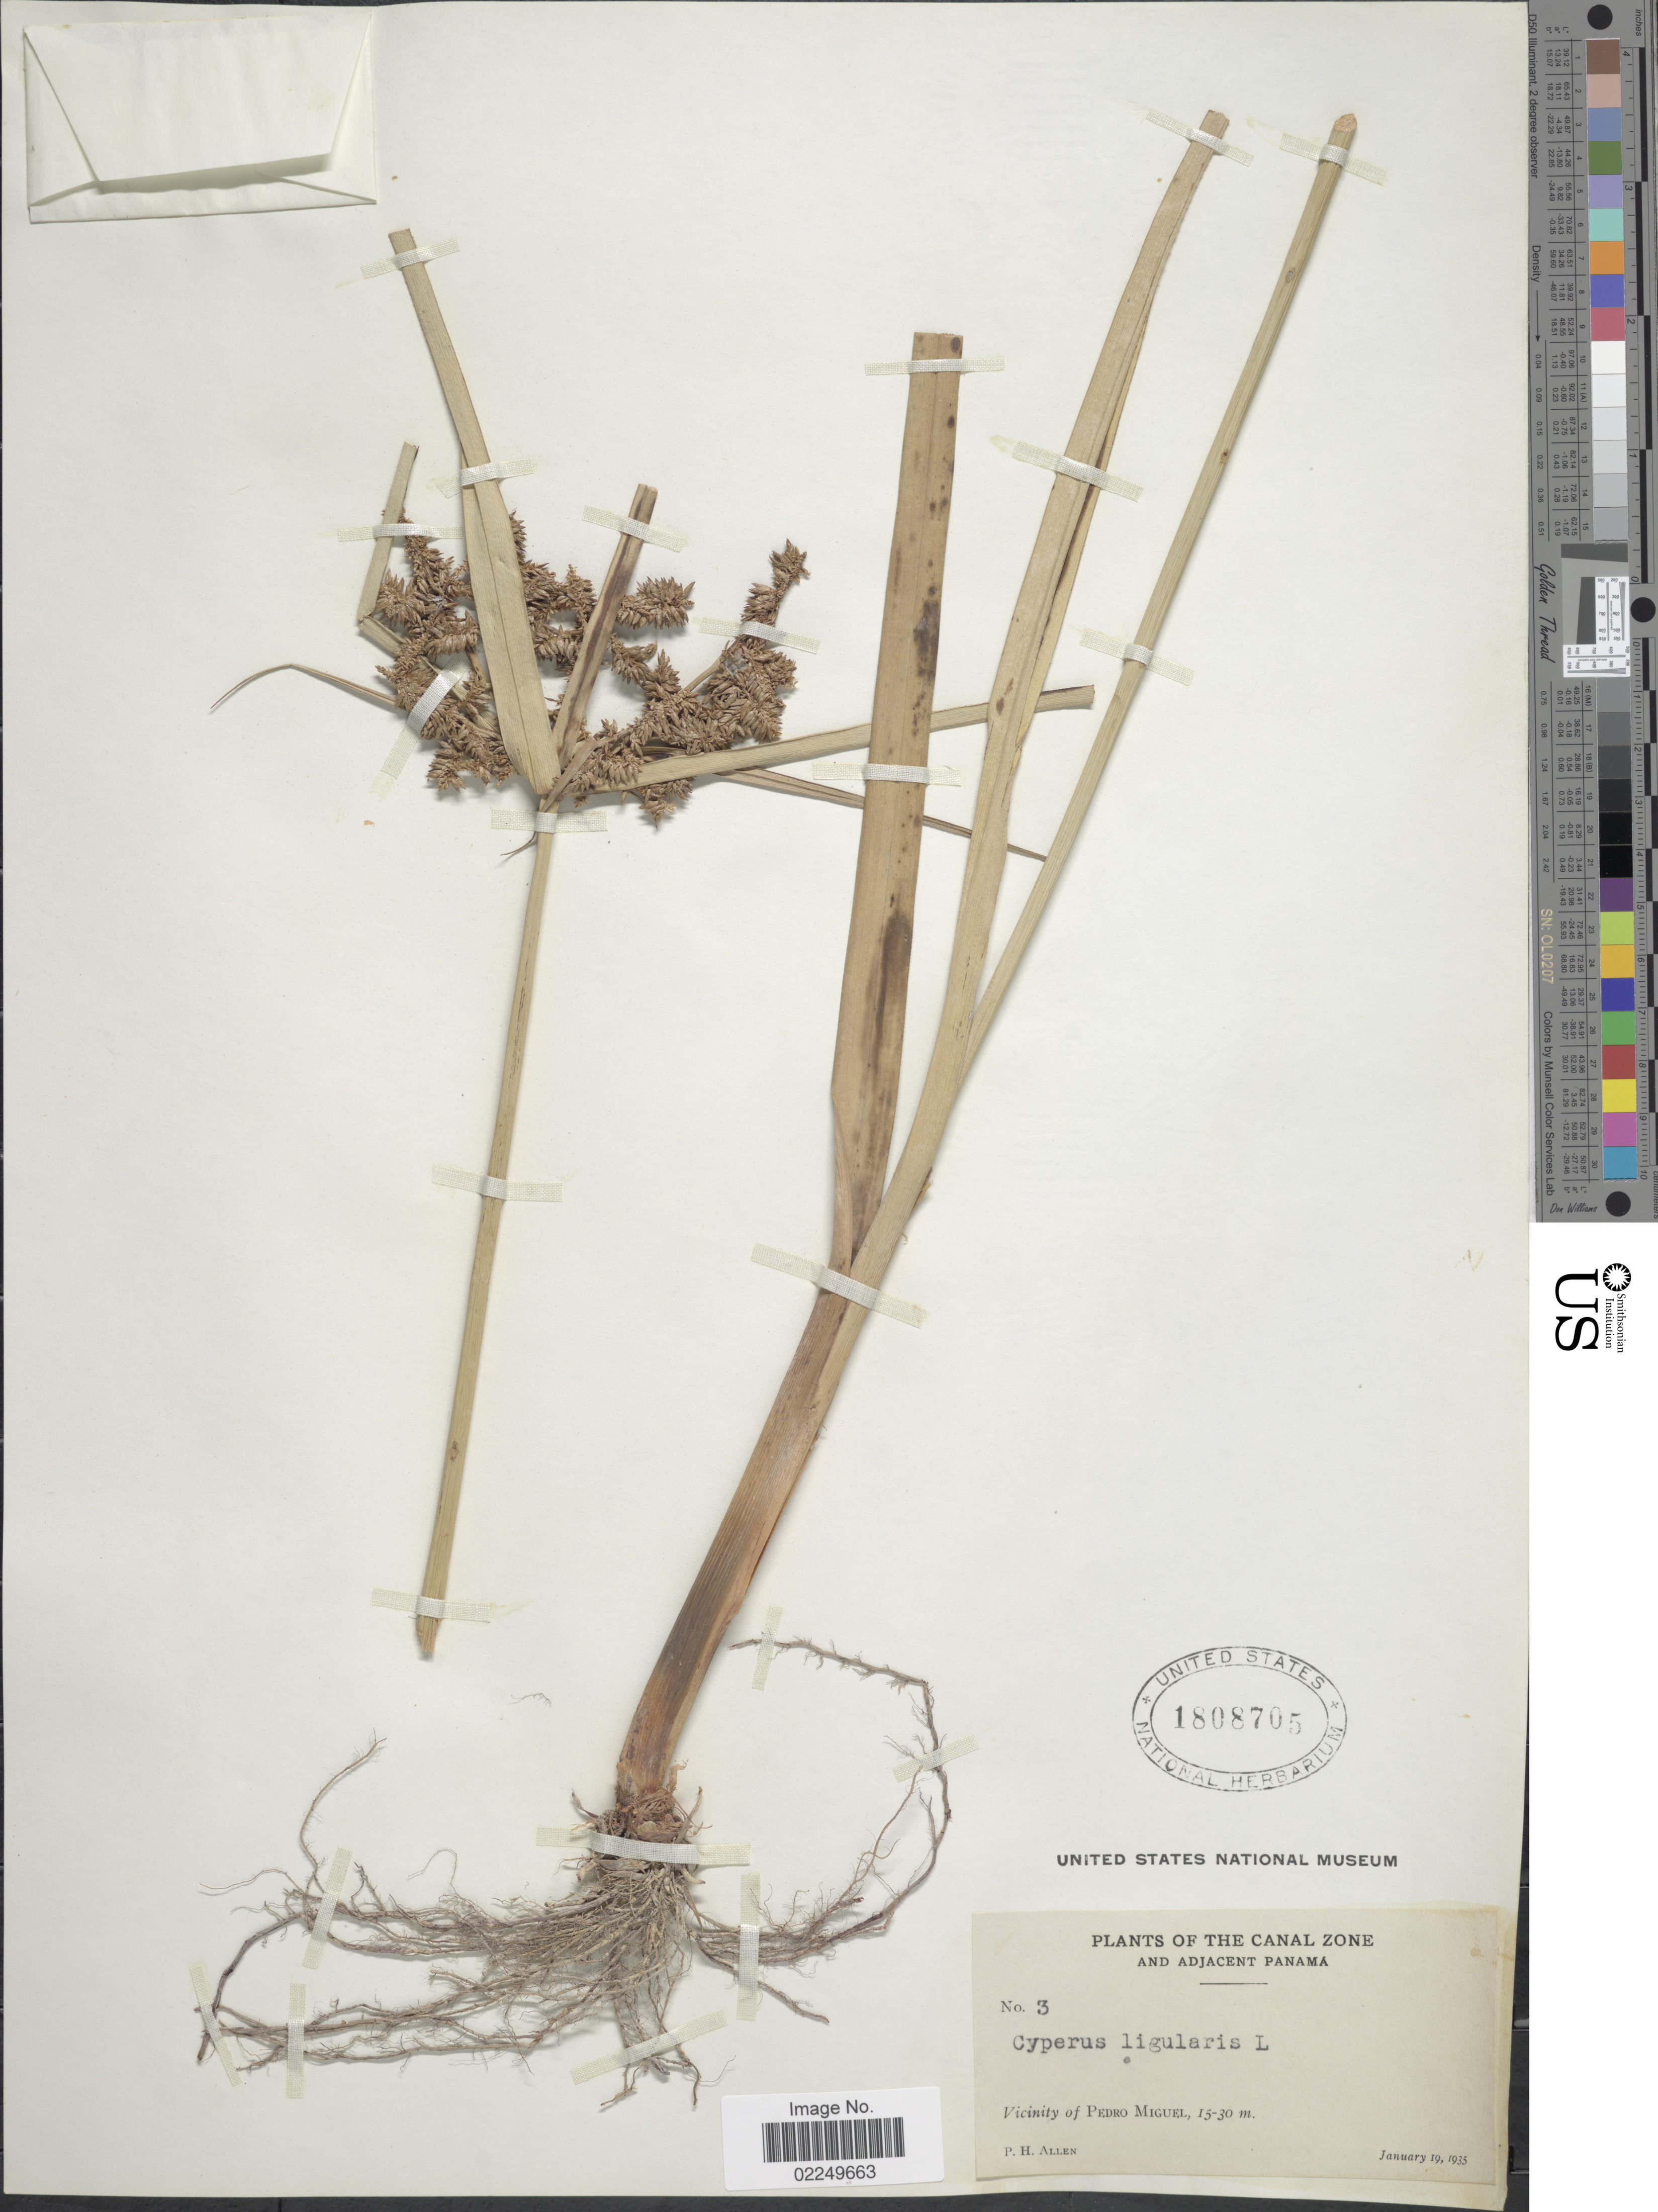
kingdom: Plantae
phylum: Tracheophyta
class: Liliopsida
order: Poales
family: Cyperaceae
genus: Cyperus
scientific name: Cyperus ligularis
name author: L.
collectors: P. H. Allen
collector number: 3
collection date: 1935-01-19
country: Panama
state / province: Colón / Panamá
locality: The Canal Zone and Adjacent Panama, Vicinity of Pedro Miguel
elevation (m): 15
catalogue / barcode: US 1808705